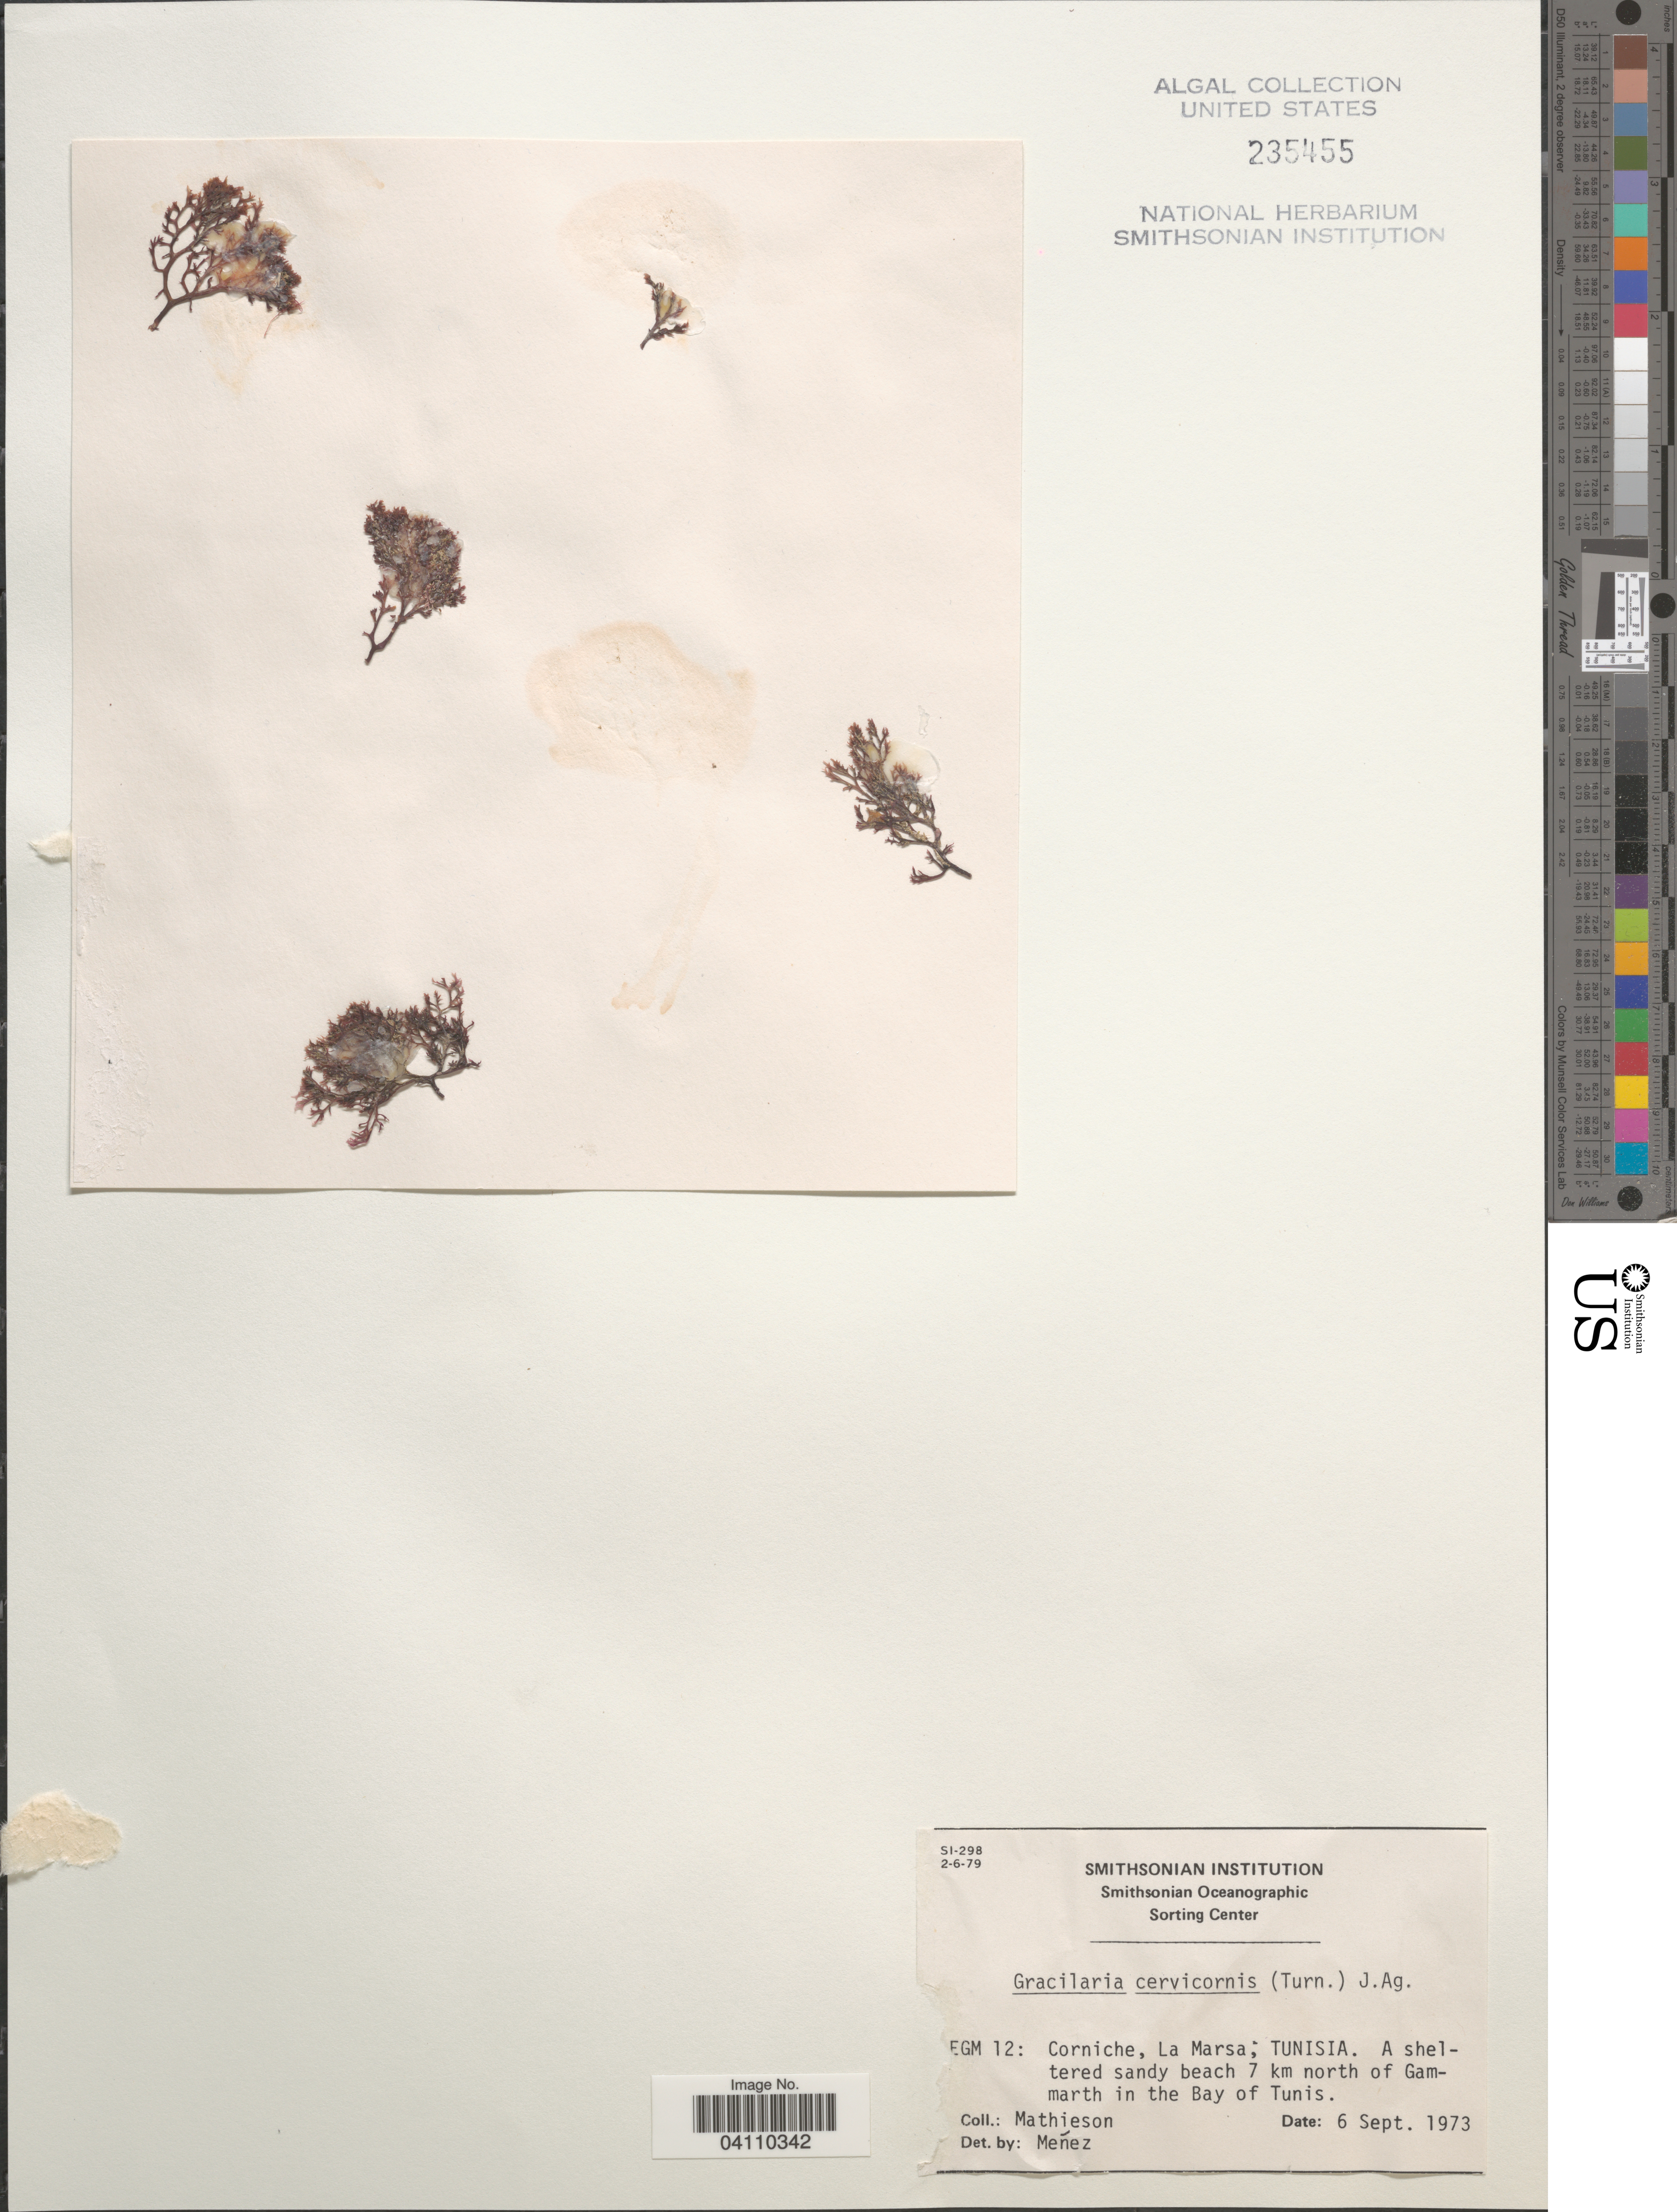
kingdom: Plantae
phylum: Rhodophyta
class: Florideophyceae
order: Gracilariales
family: Gracilariaceae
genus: Gracilaria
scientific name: Gracilaria cervicornis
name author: (Turner) J. Agardh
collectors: Mathieson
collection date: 1973-09-06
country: Tunisia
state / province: Tunis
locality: EGM 12: Corniche, La Marsa. Beach 7 km north of Gammarth in the Bay of Tunis.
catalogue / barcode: US 235455